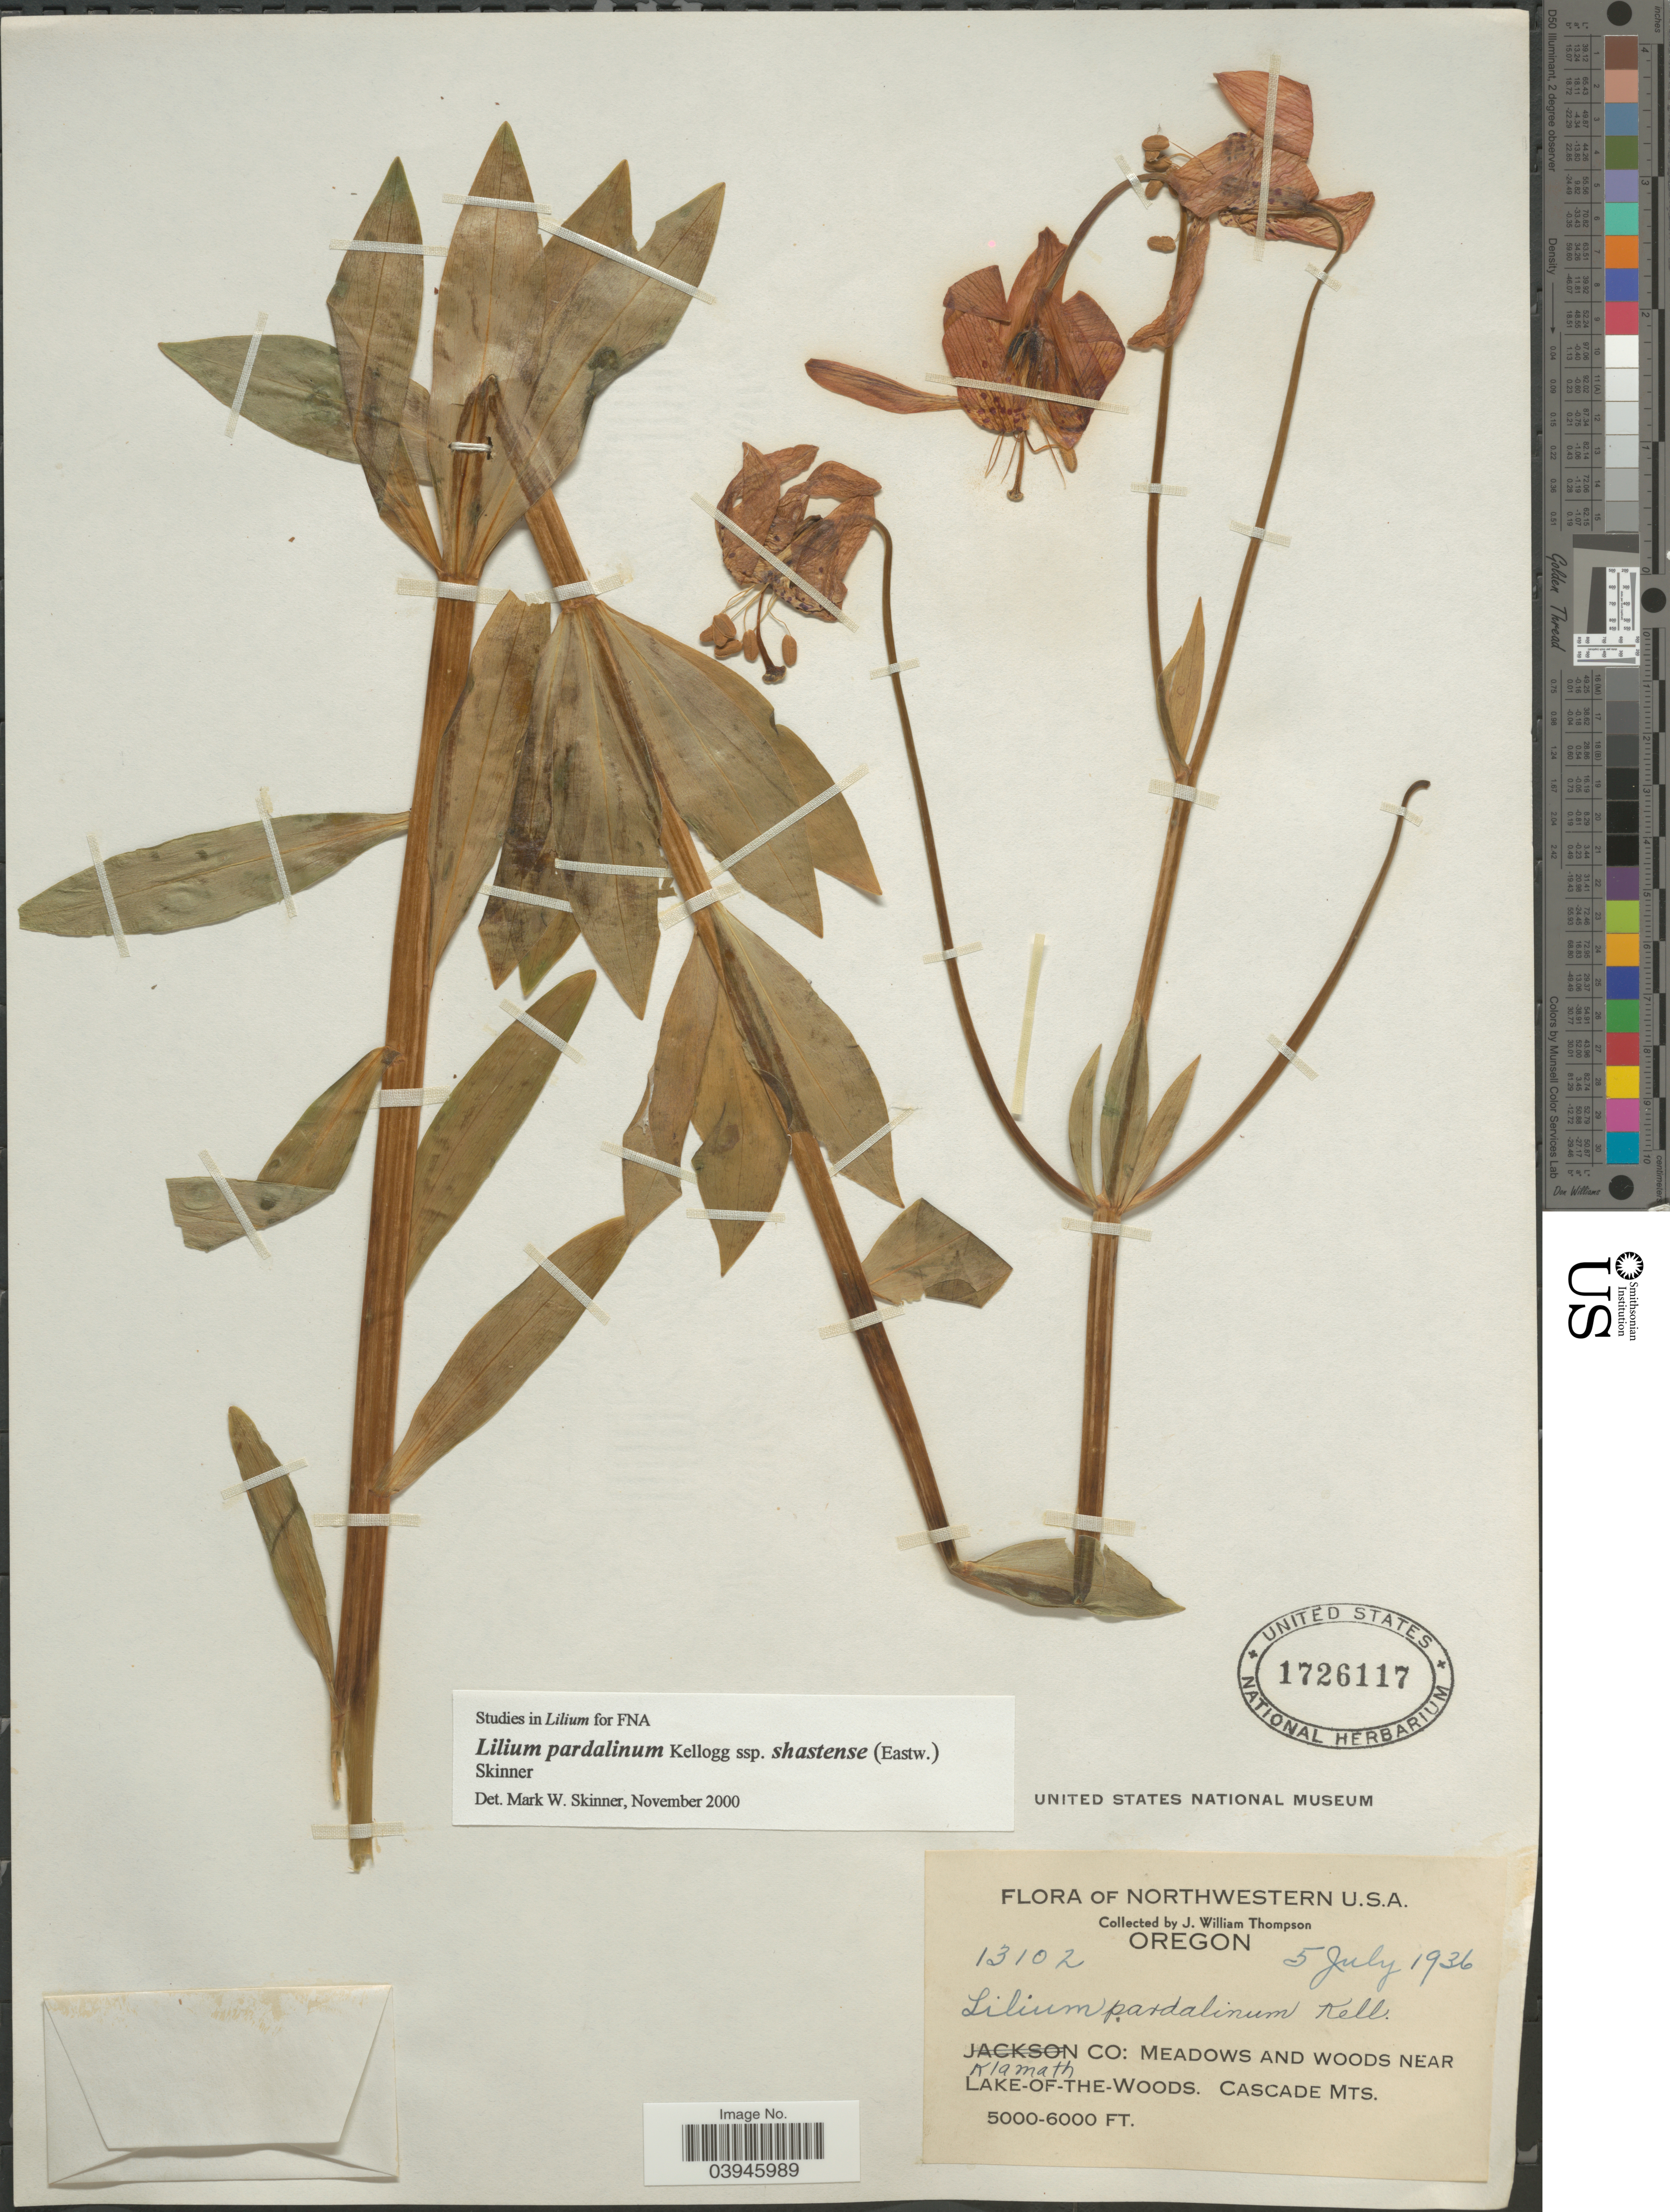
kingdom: Plantae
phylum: Tracheophyta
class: Liliopsida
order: Liliales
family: Liliaceae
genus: Lilium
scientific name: Lilium nevadense var. shastense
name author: Eastw.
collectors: J. W. Thompson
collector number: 13102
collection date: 1936-07-05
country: United States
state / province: Oregon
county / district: Klamath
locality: Klamath Co: Meadows and woods near Lake-of-the-Woods. Cascade Mts.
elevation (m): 1524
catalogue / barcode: US 1726117